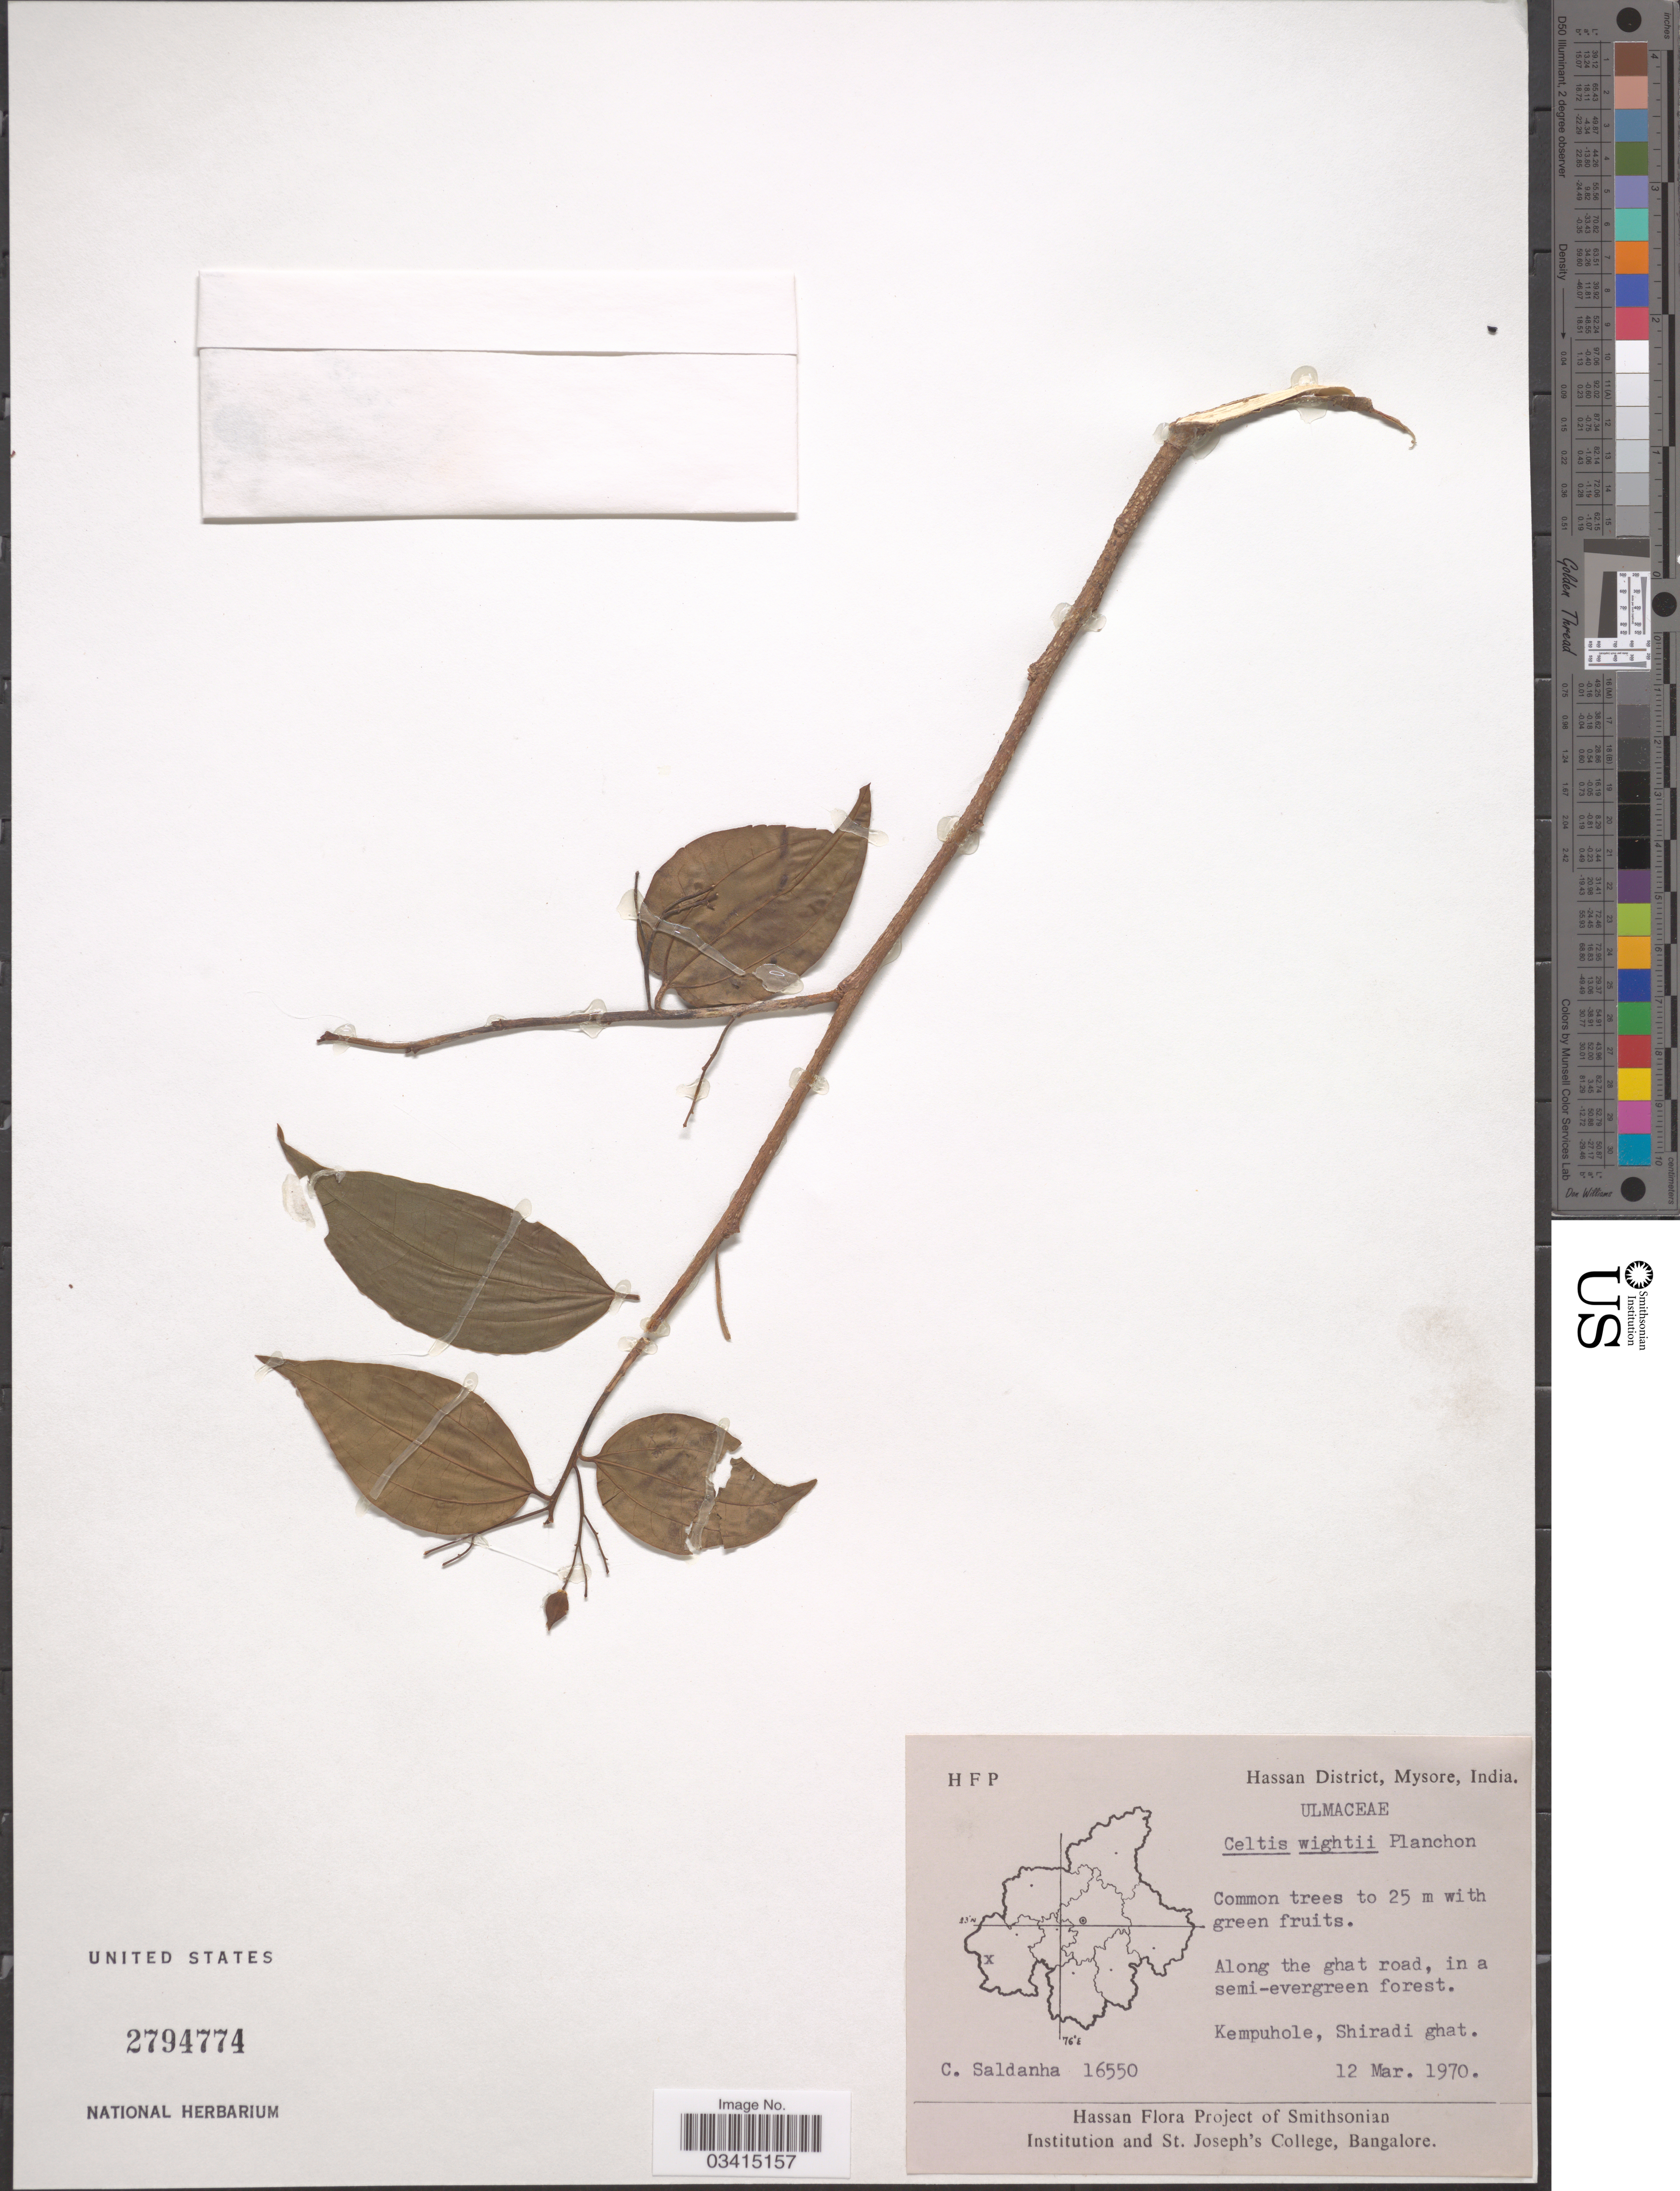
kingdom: Plantae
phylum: Tracheophyta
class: Magnoliopsida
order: Rosales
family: Cannabaceae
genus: Celtis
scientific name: Celtis philippensis var. wightii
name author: (Planch.) Soepadmo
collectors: C. Saldanha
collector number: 16550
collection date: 1970-03-12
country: India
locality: Hassan District, Mysore. Kempuhole, Shiradi ghat.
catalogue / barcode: US 2794774